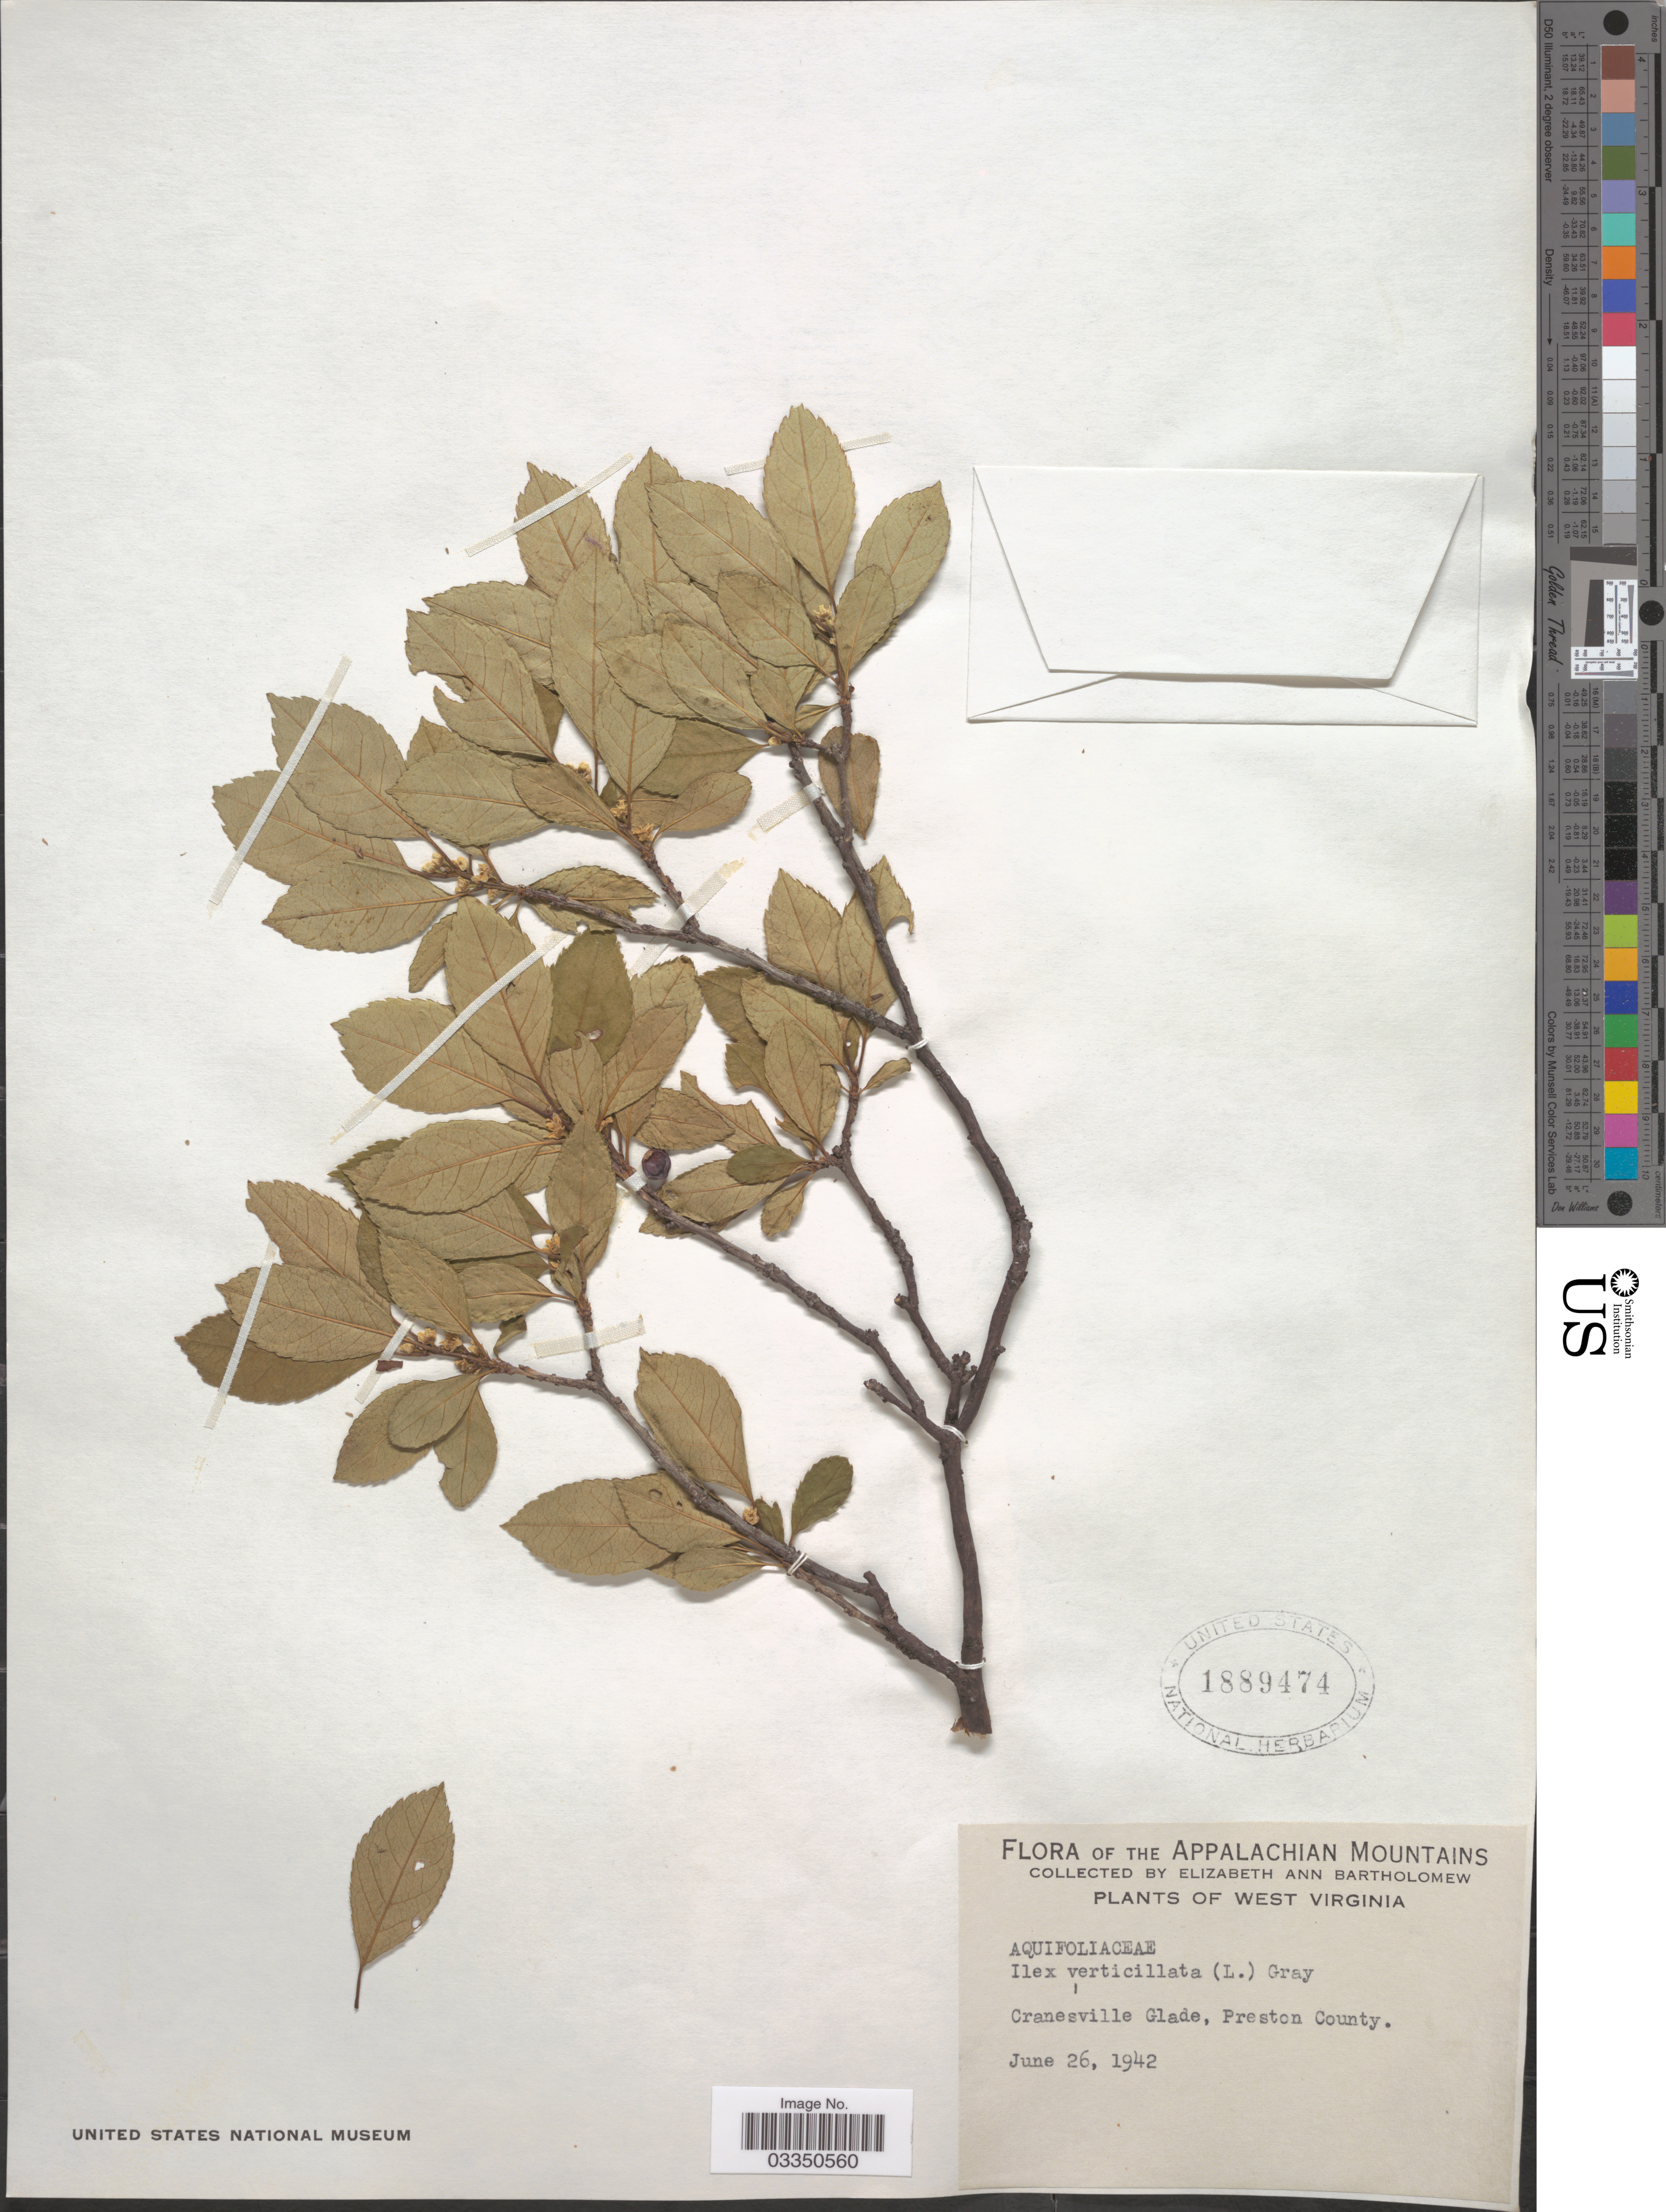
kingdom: Plantae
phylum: Tracheophyta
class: Magnoliopsida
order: Aquifoliales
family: Aquifoliaceae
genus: Ilex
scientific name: Ilex verticillata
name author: (L.) A. Gray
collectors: E. Bartholomew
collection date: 1942-06-26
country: United States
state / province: West Virginia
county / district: Preston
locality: The Appalachian Mountains. Cranesville Glade, Preston County.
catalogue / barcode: US 1889474